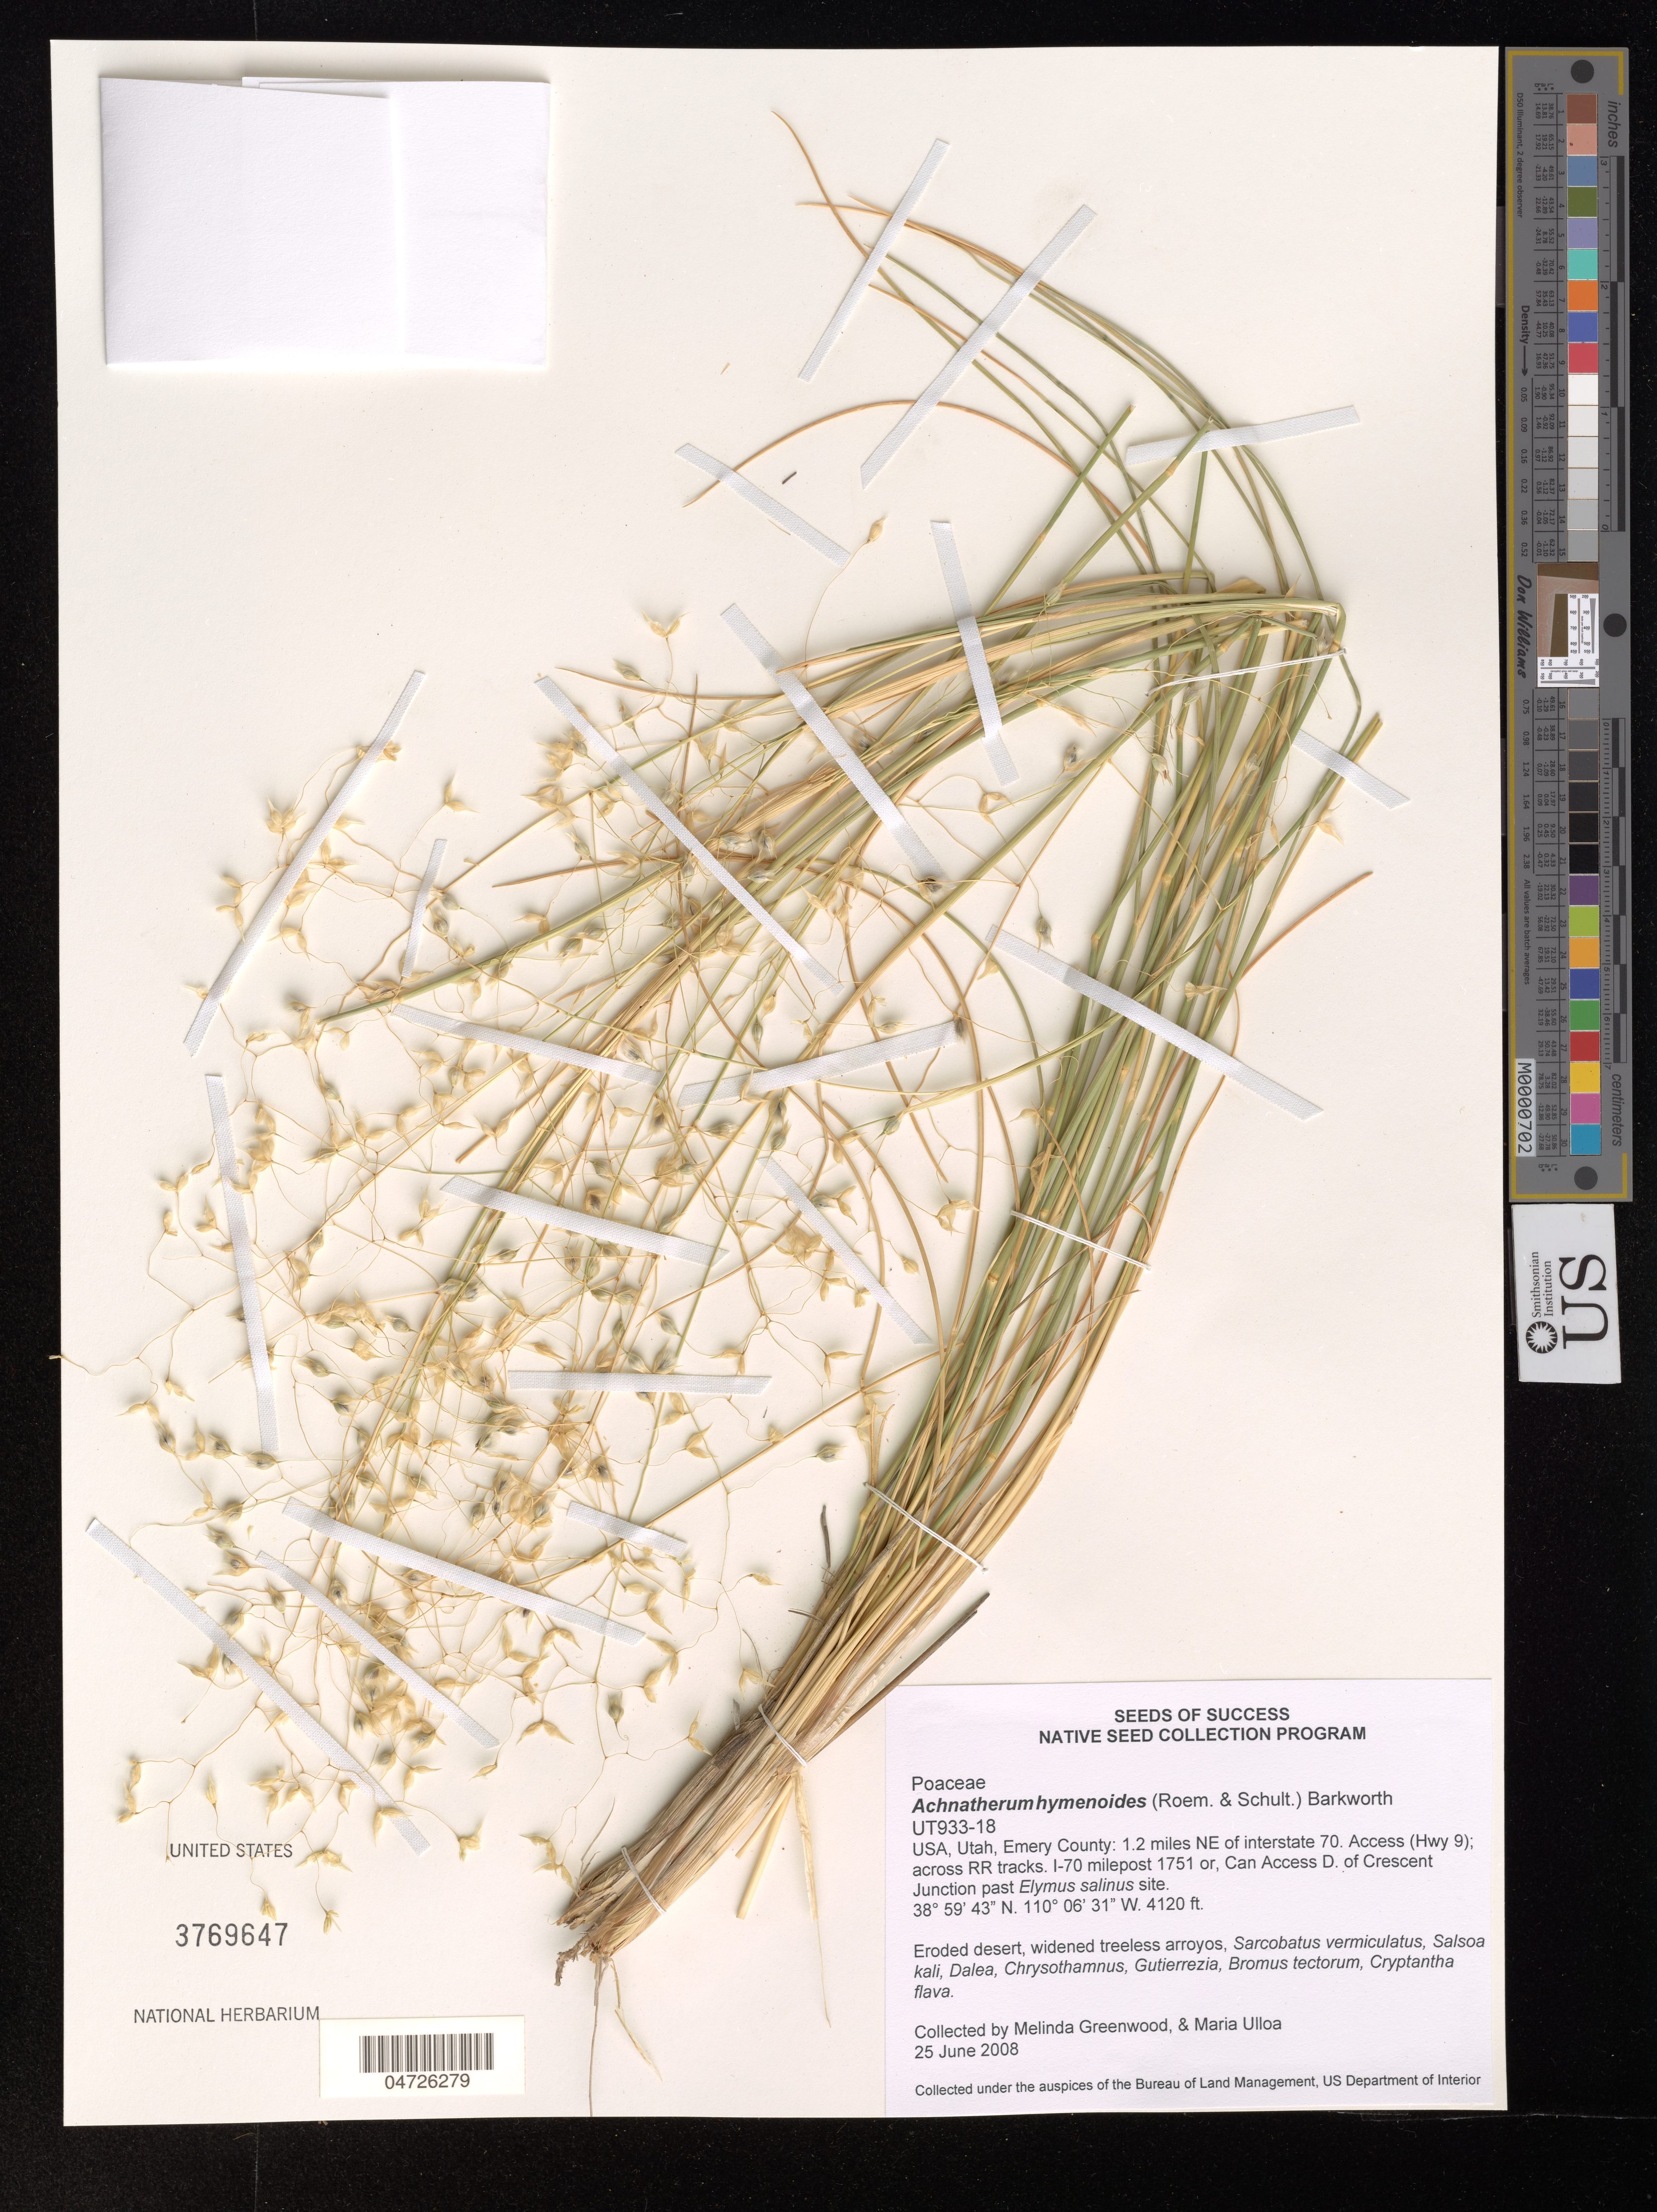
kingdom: Plantae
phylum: Tracheophyta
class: Liliopsida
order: Poales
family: Poaceae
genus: Achnatherum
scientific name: Achnatherum hymenoides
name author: (Roem. & Schult.) Barkworth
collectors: Greenwood, M. & M. Ulloa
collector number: UT933-18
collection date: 2008-06-25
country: United States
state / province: Utah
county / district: Emery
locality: Emery County: 1.2 miles NE of interstate 70. Access (Hwy 9); across RR tracks. I-70 milepost 1751 or, Can Access D. of Crescent Junction.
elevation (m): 1256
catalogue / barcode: US 3769647